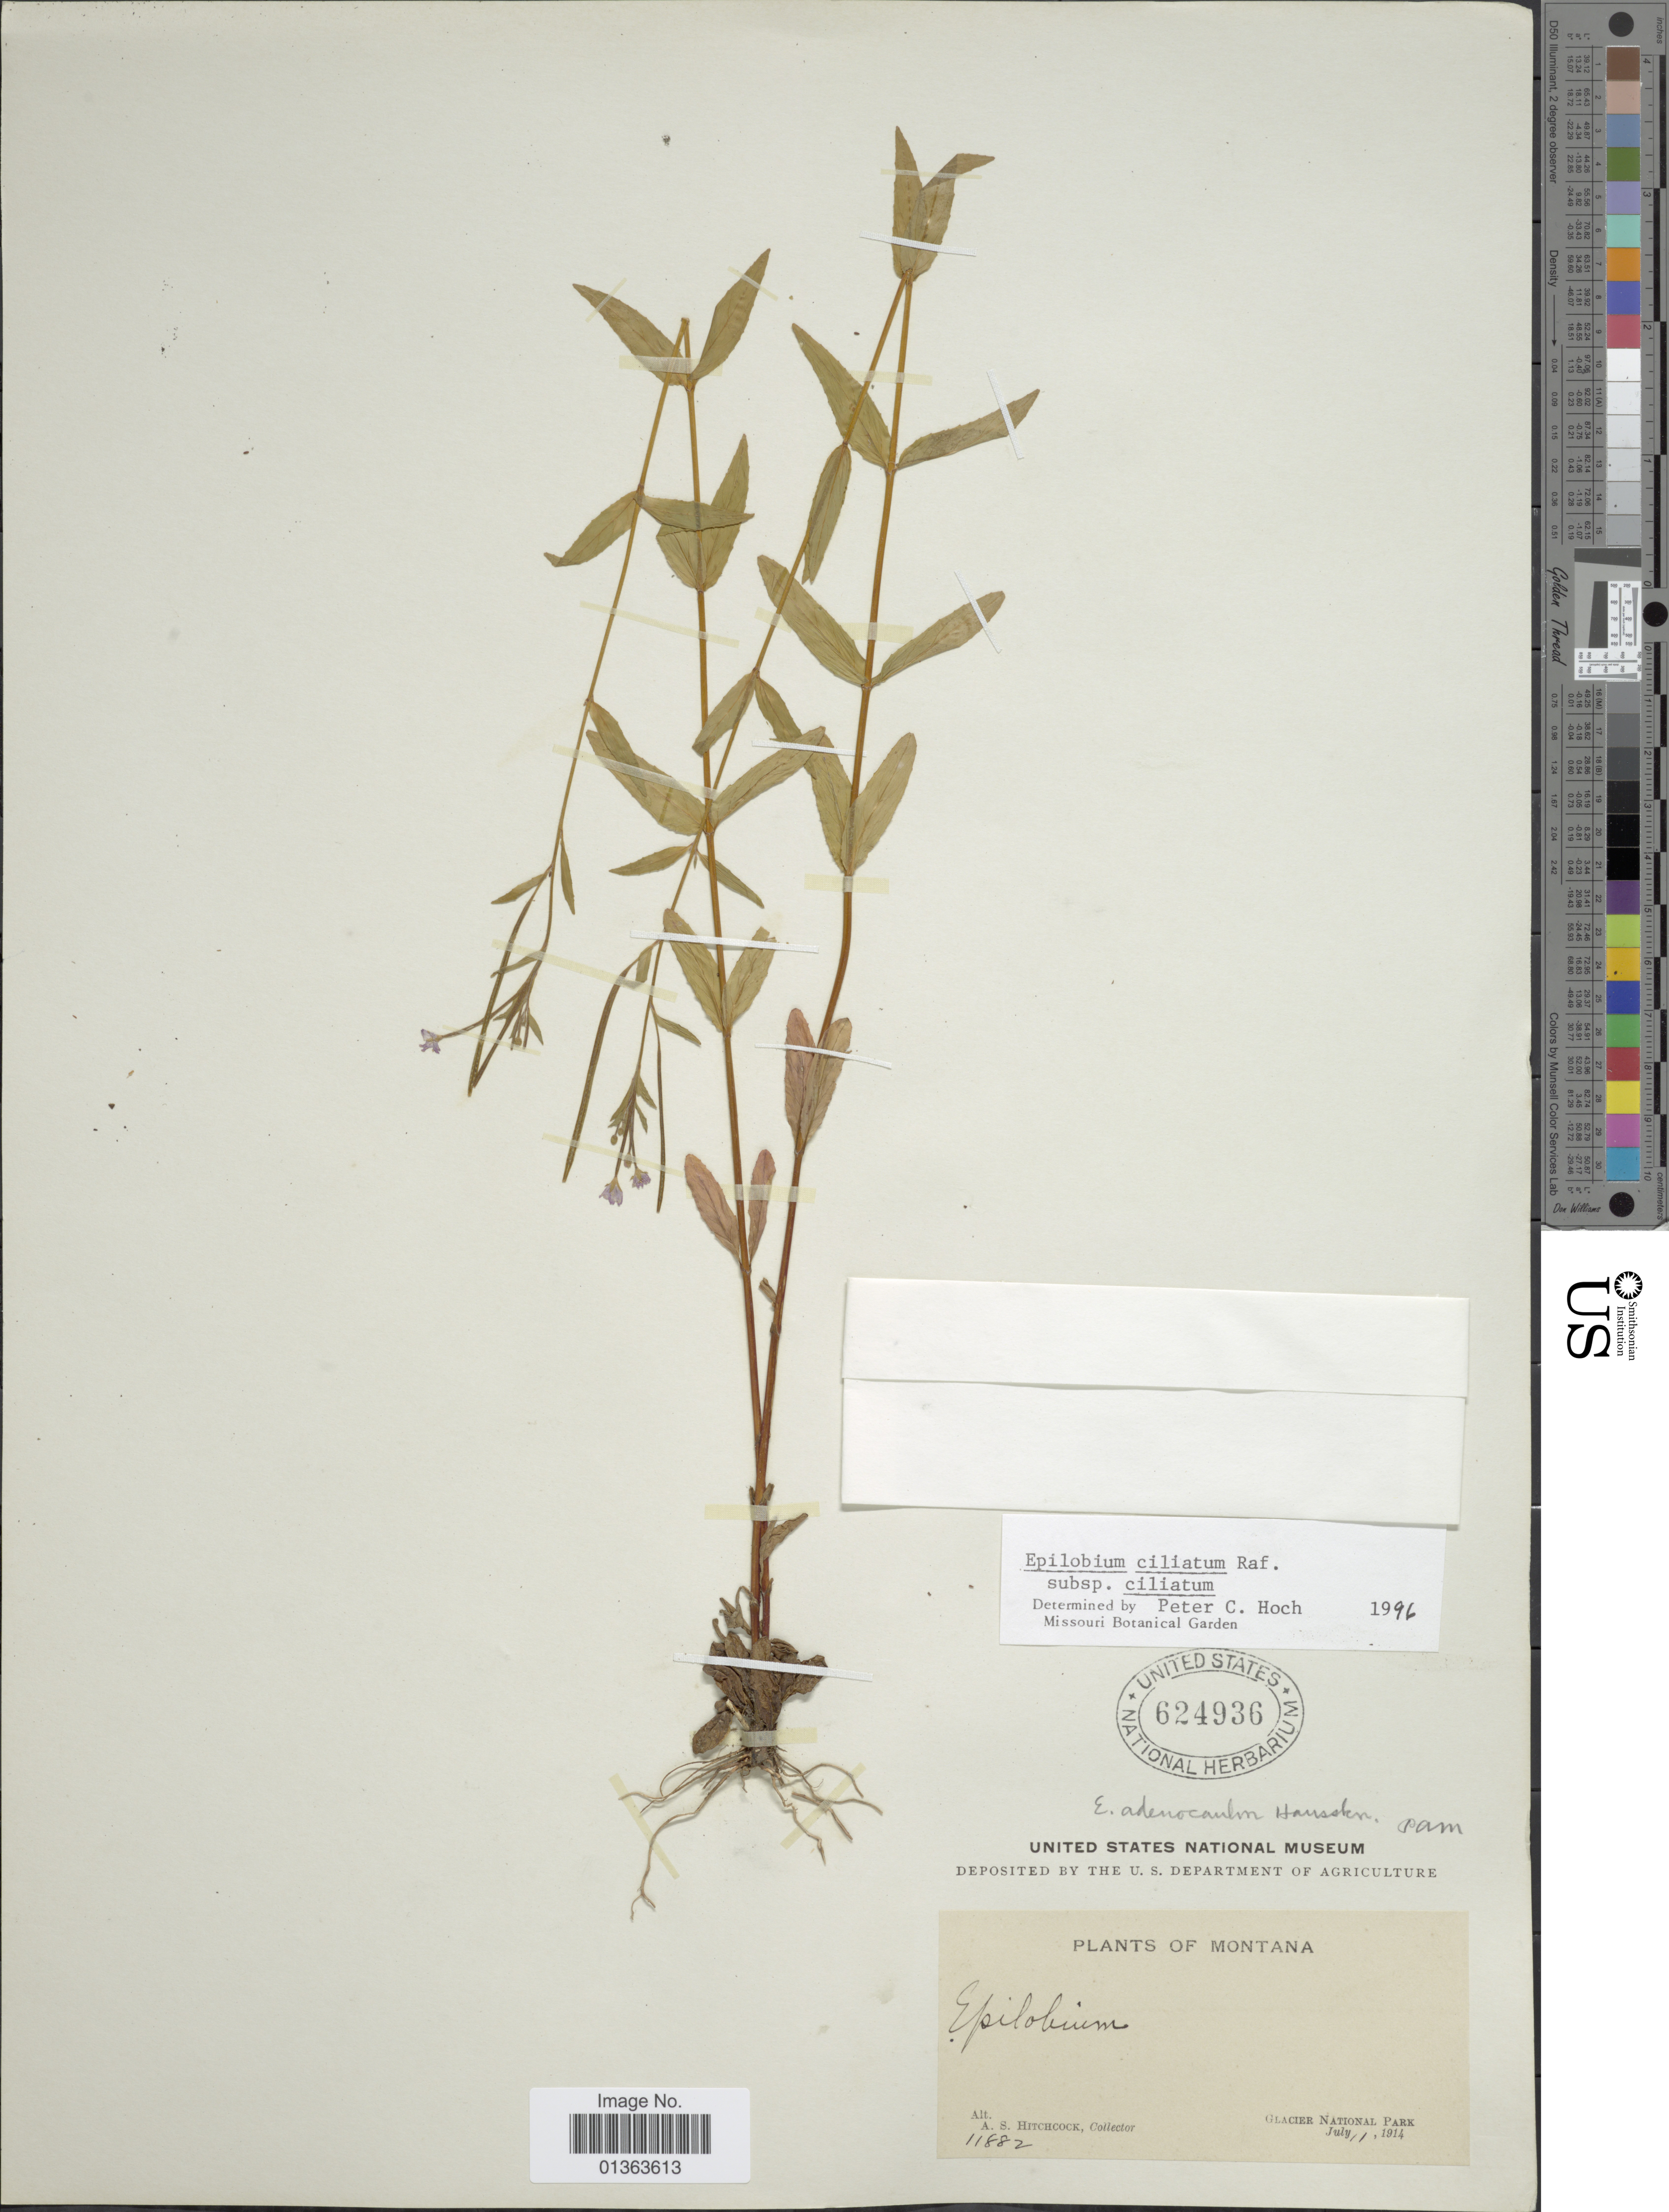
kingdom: Plantae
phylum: Tracheophyta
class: Magnoliopsida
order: Myrtales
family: Onagraceae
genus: Epilobium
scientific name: Epilobium ciliatum subsp. ciliatum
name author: Raf.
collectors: A. S. Hitchcock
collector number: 11882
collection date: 1914-07-11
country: United States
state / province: Montana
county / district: Flathead / Glacier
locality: Glacier National Park.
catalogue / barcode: US 624936